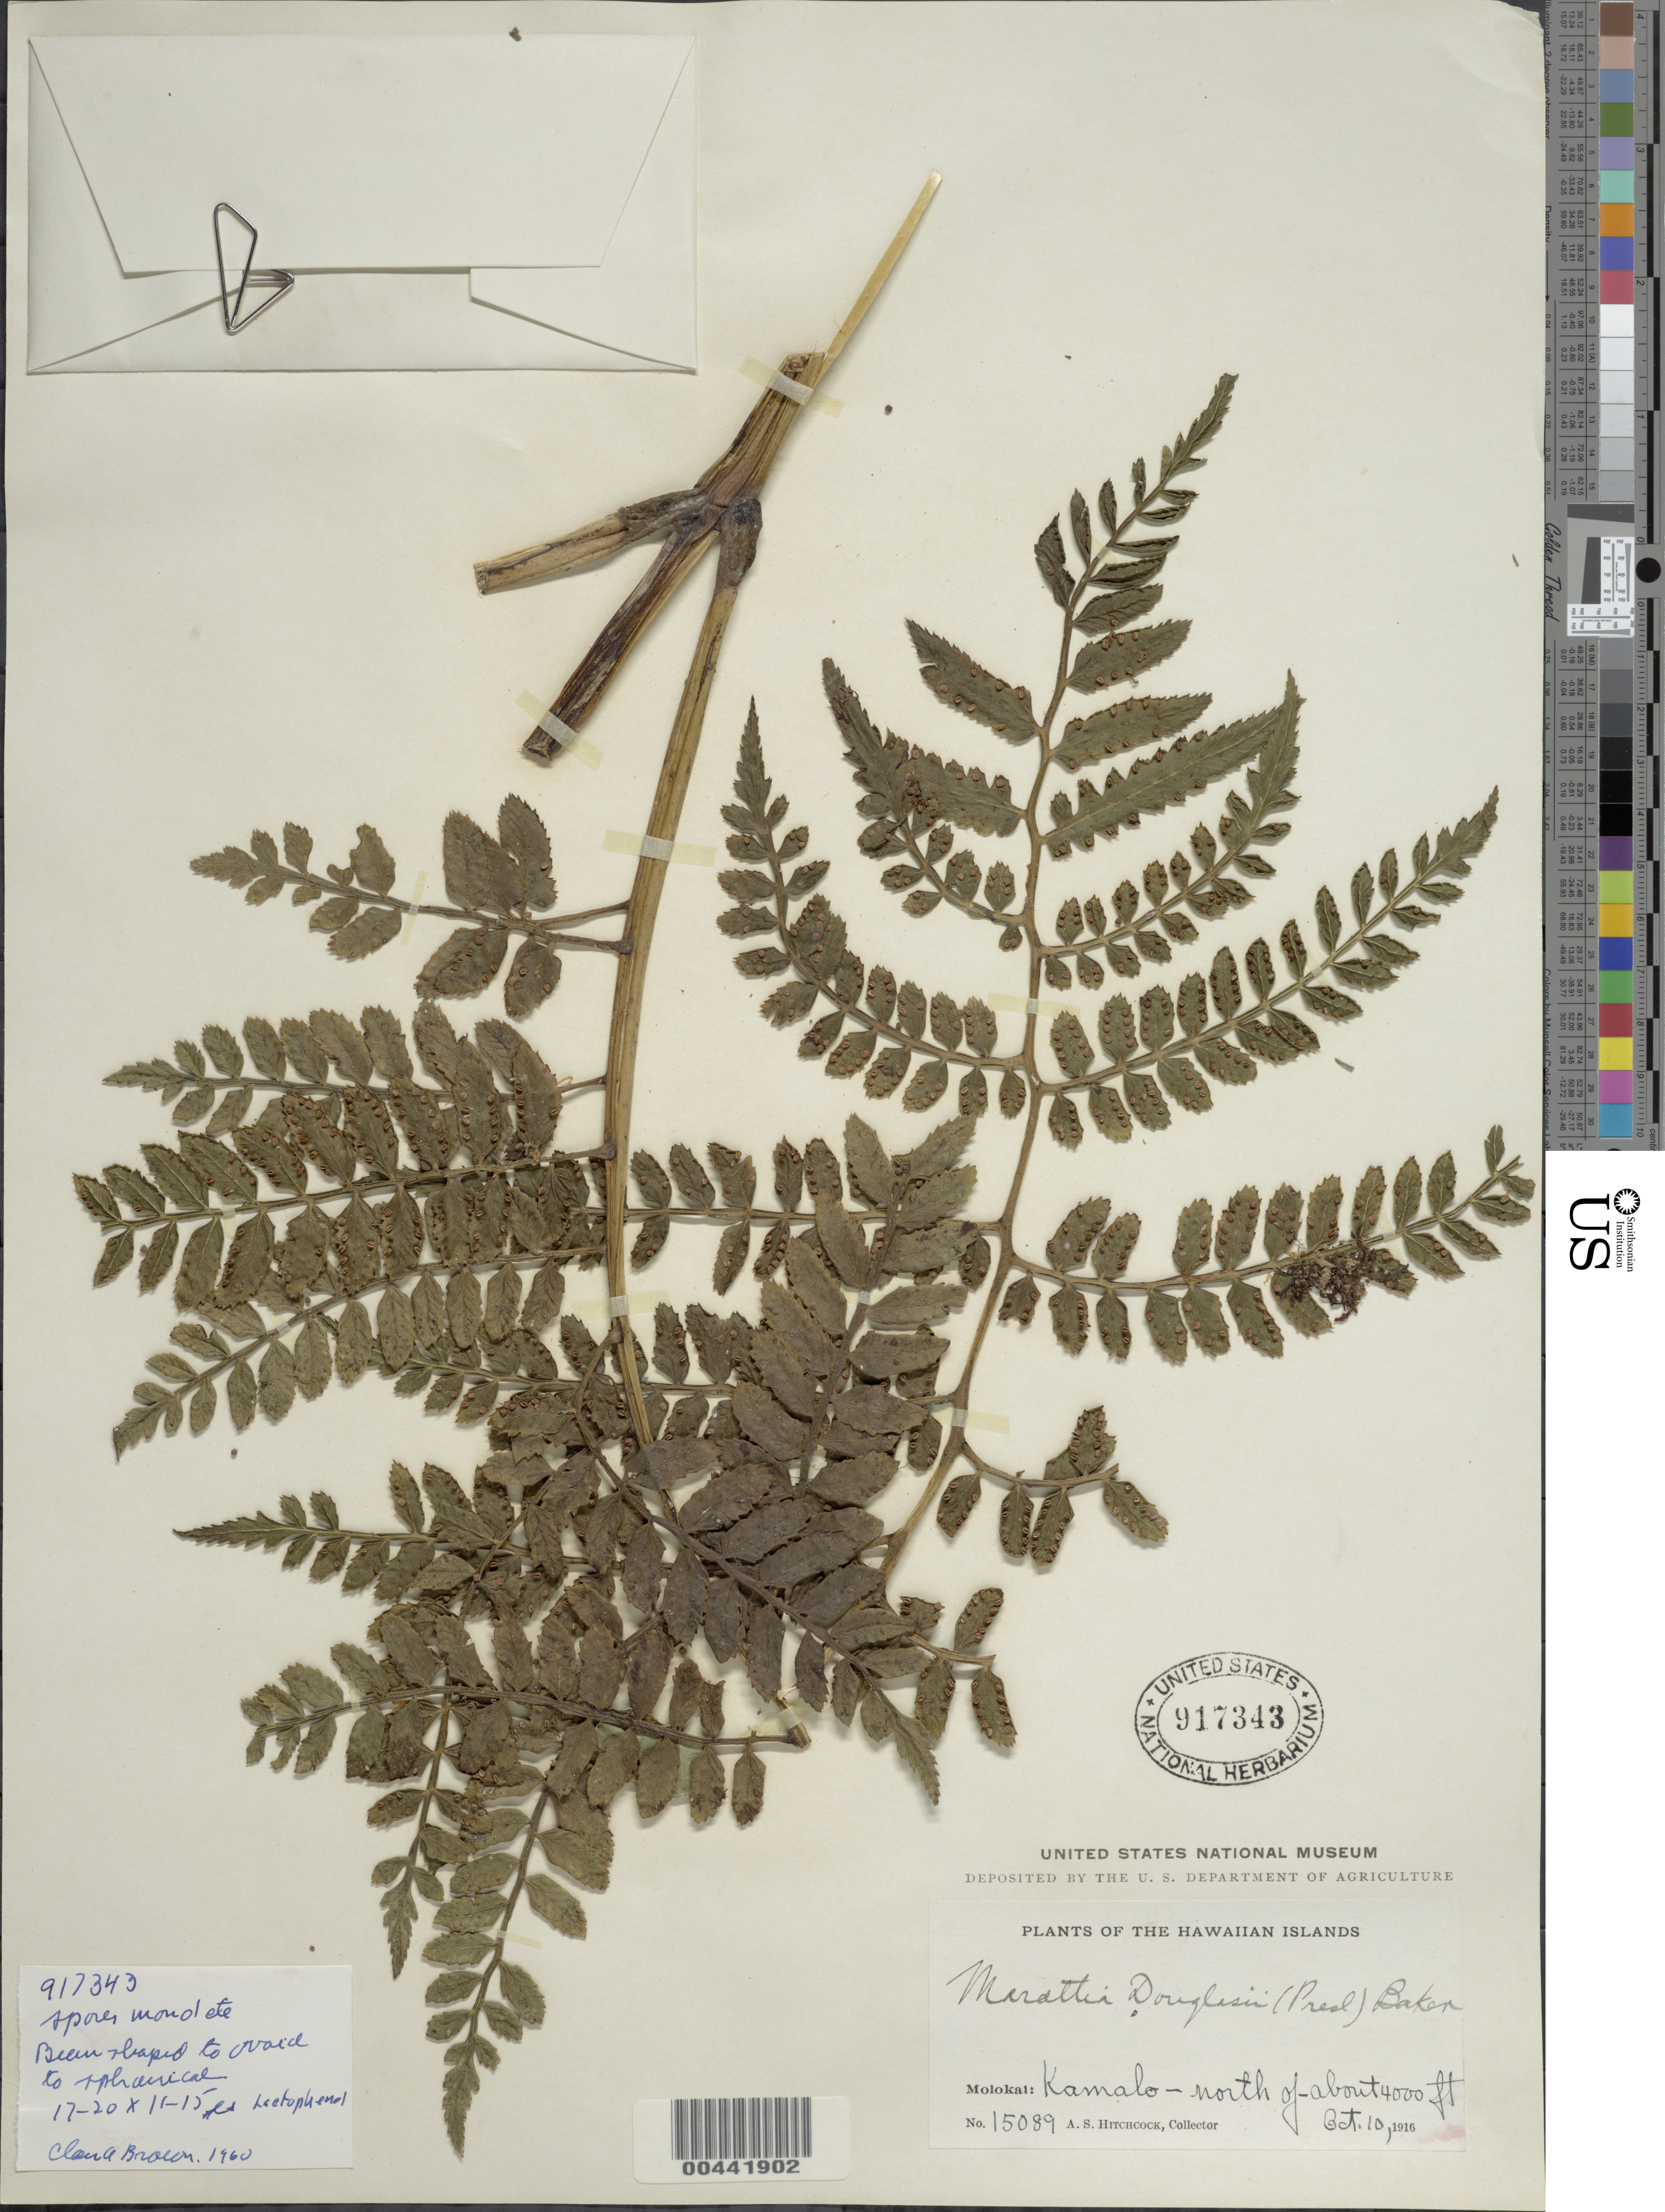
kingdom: Plantae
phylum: Tracheophyta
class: Polypodiopsida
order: Marattiales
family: Marattiaceae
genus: Marattia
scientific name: Marattia douglasii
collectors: A. S. Hitchcock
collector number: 15089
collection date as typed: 10 Oct 1916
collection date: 1916-10-10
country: United States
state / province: Hawaii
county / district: Maui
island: Moloka'i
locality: N of Kamolo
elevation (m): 1219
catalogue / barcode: US 917343